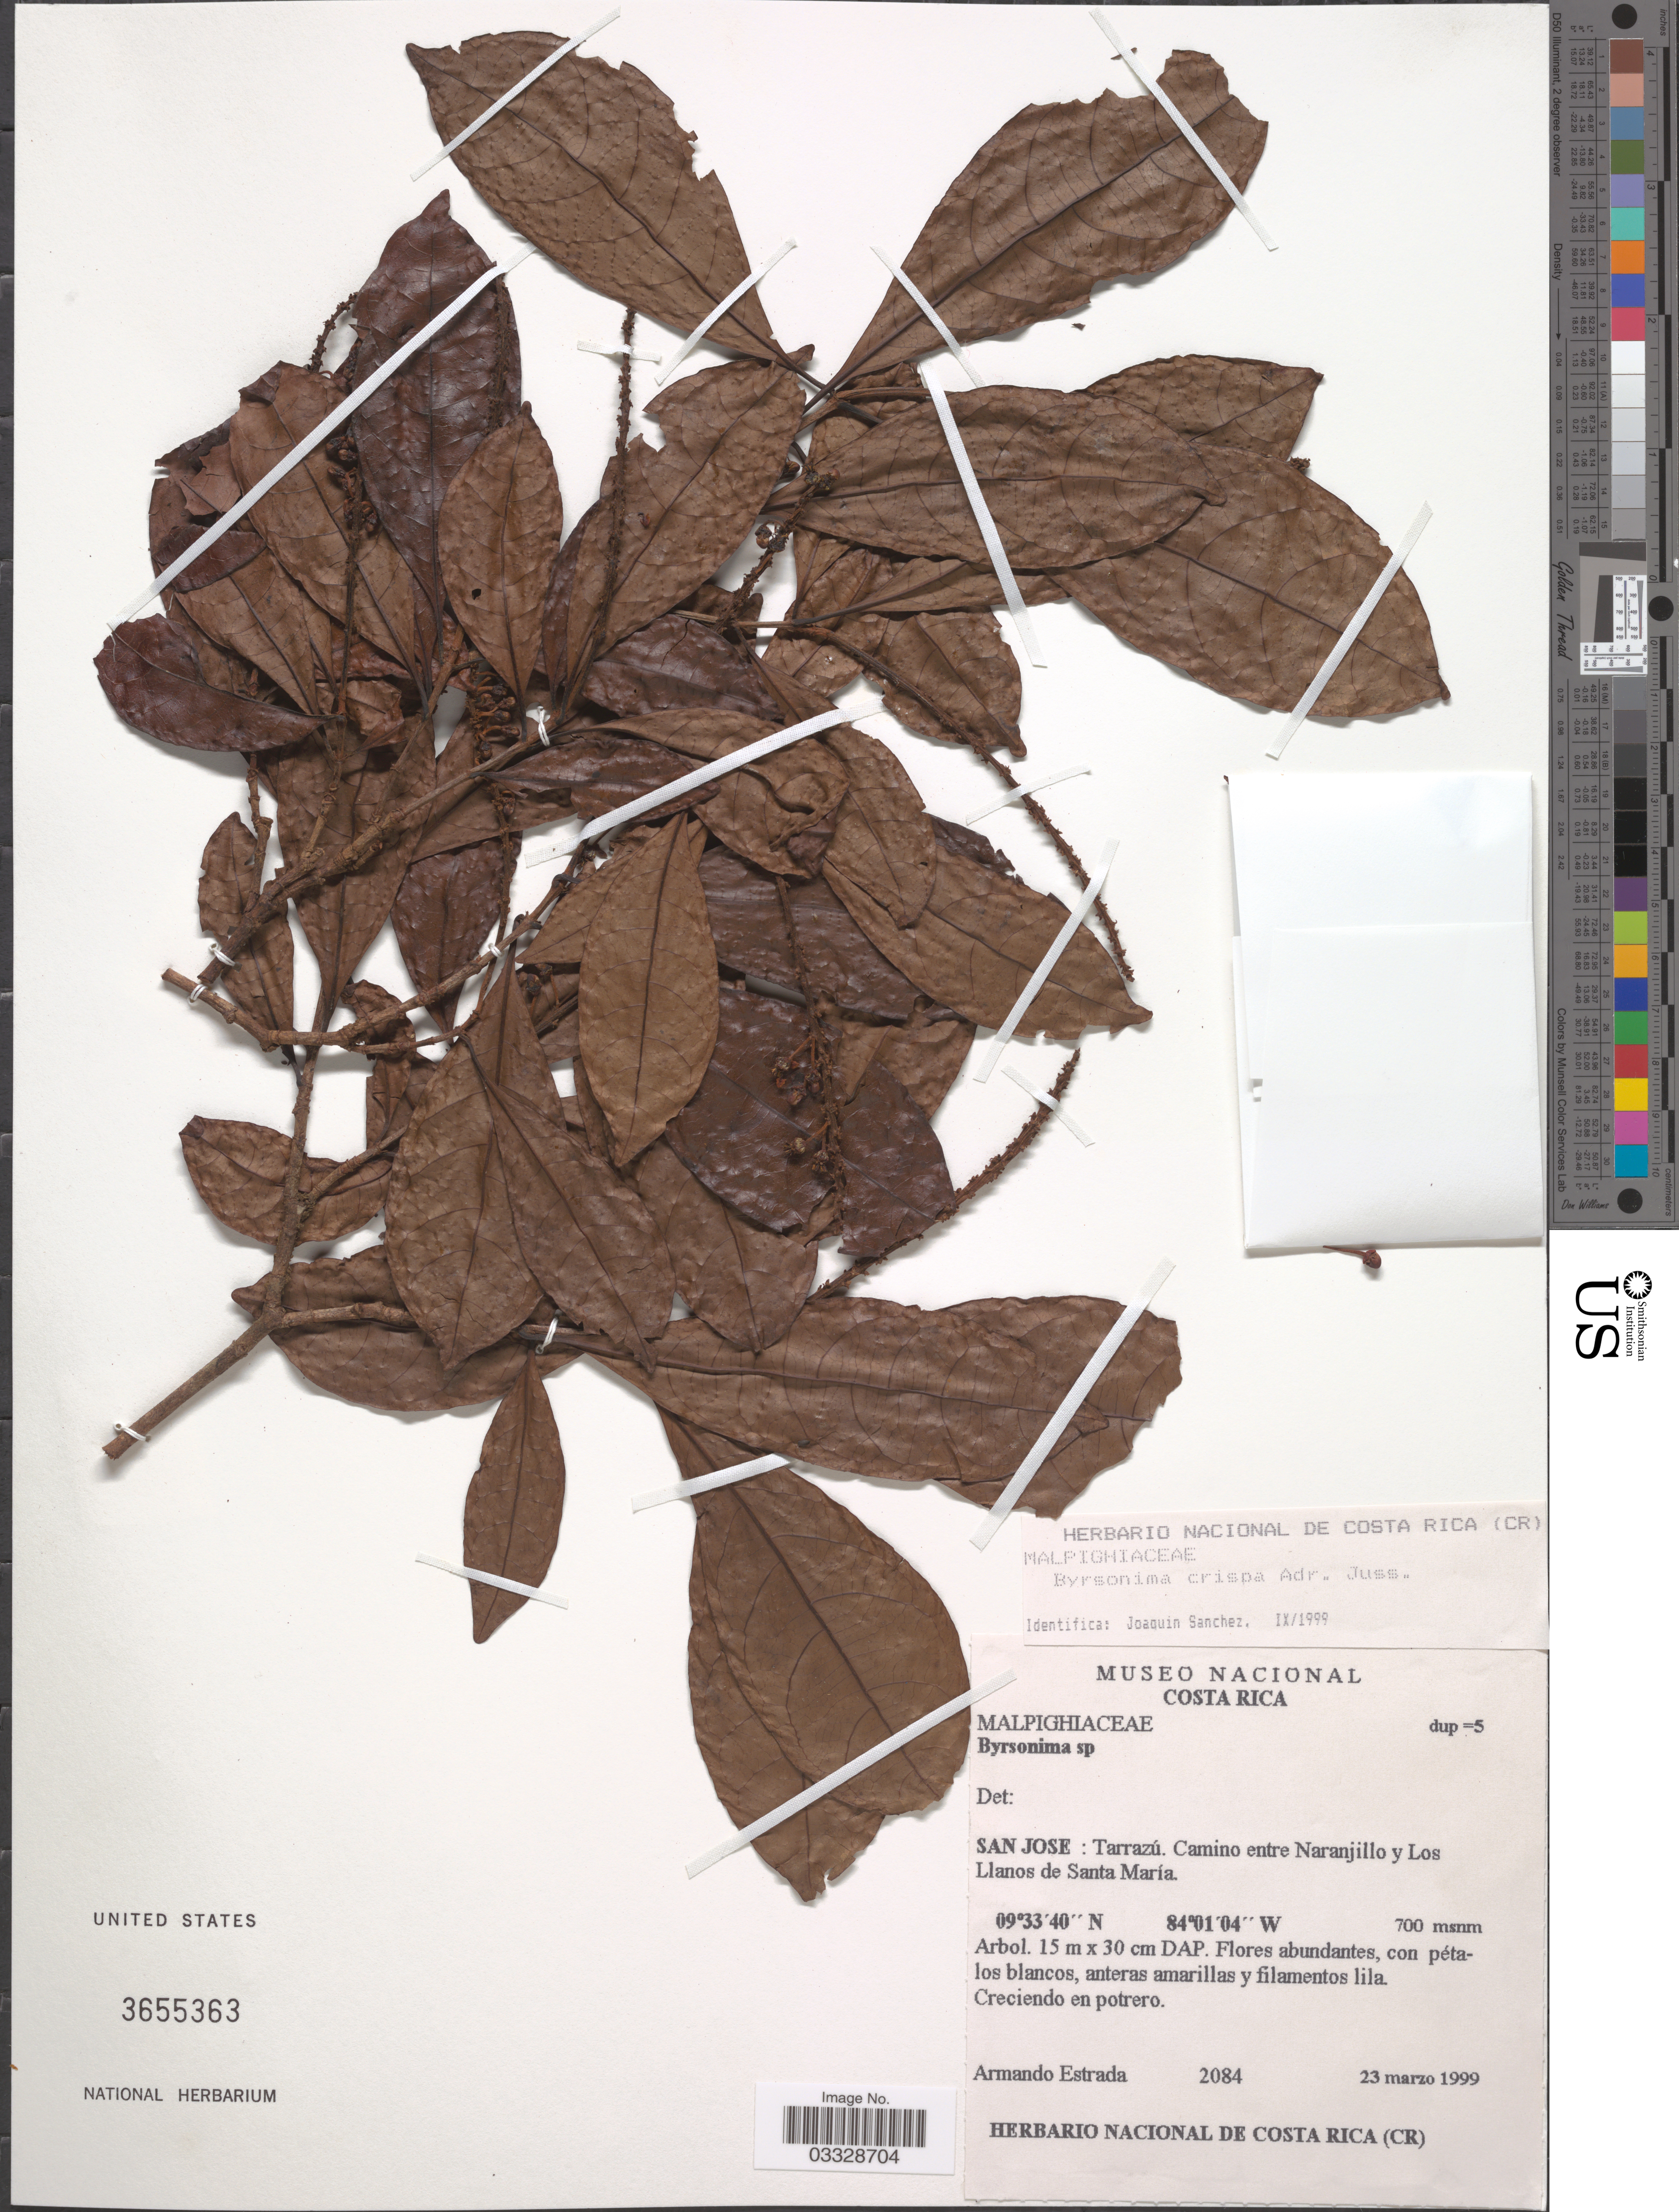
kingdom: Plantae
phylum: Tracheophyta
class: Magnoliopsida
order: Malpighiales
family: Malpighiaceae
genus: Byrsonima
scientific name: Byrsonima crispa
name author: A. Juss.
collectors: A. Estrada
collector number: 2084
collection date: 1999-03-23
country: Costa Rica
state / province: San José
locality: Tarrazú. Camino entre Naranjillo y Los Llanos de Santa María.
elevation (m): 700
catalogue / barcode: US 3655363